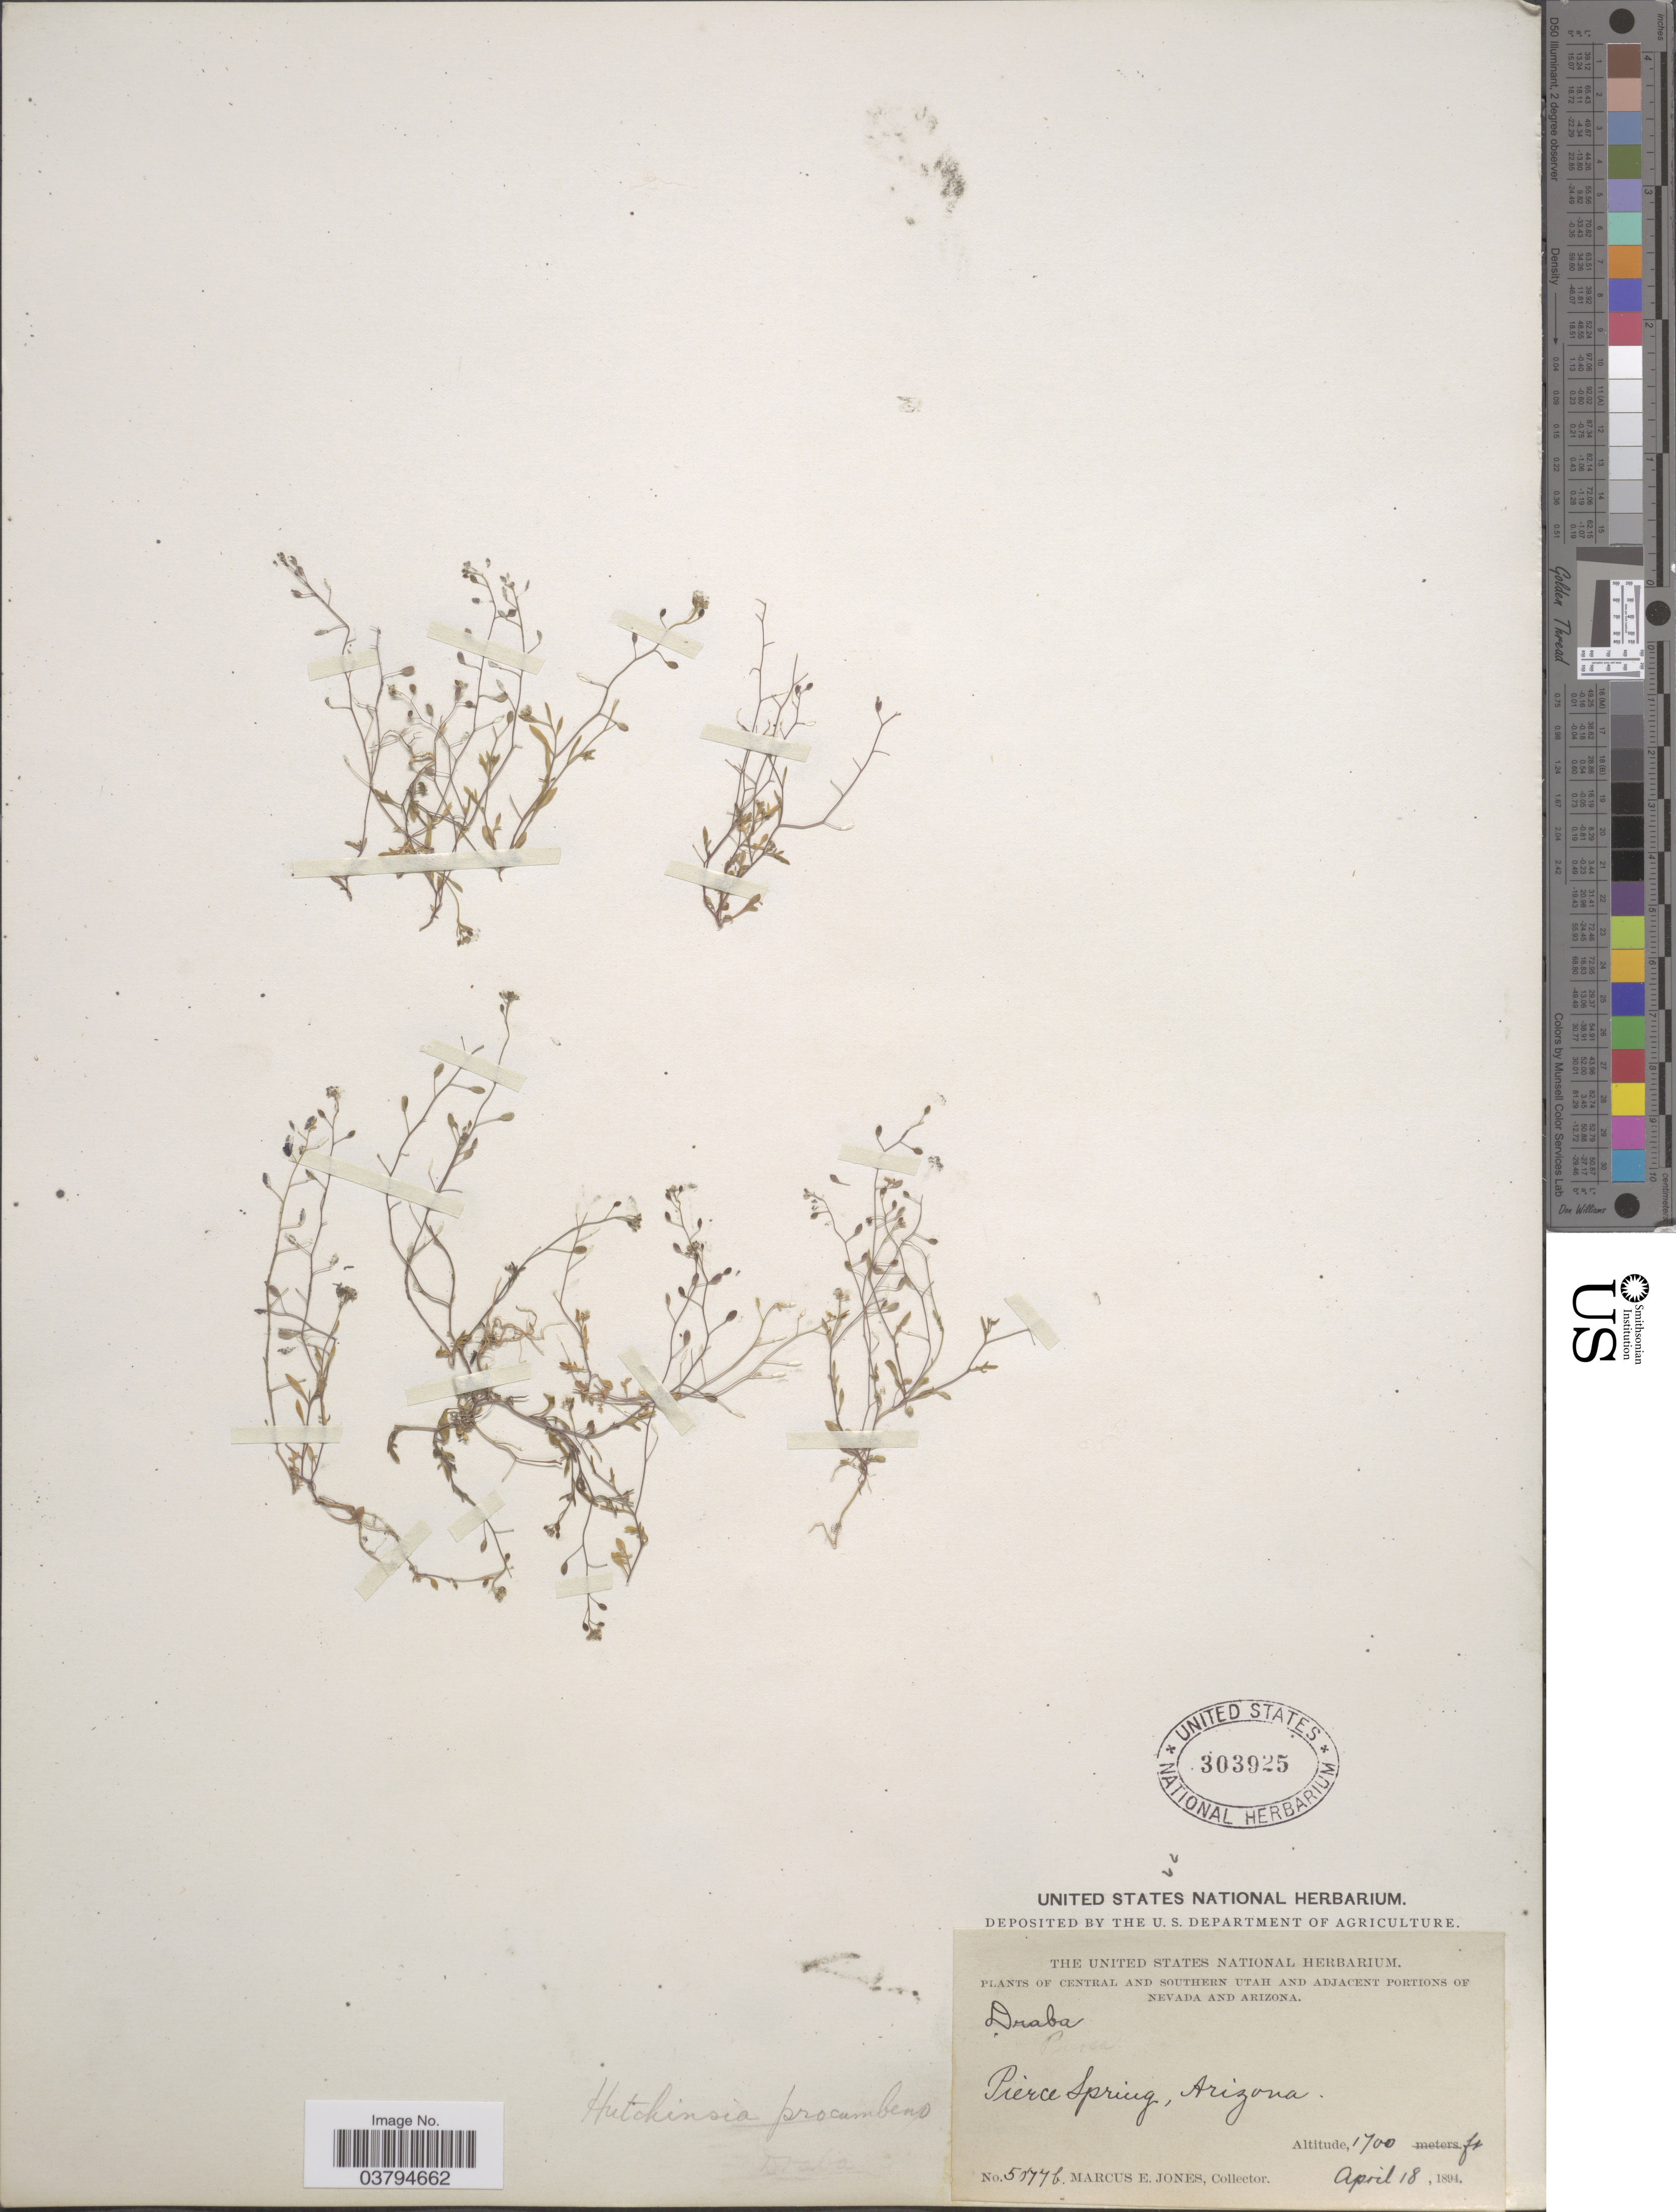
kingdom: Plantae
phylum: Tracheophyta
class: Magnoliopsida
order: Brassicales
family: Brassicaceae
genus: Hornungia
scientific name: Hornungia procumbens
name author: (L.) Hayek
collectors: M. E. Jones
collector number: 5077b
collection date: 1894-04-18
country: United States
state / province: Arizona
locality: Pierce Spring.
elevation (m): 518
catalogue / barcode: US 303925